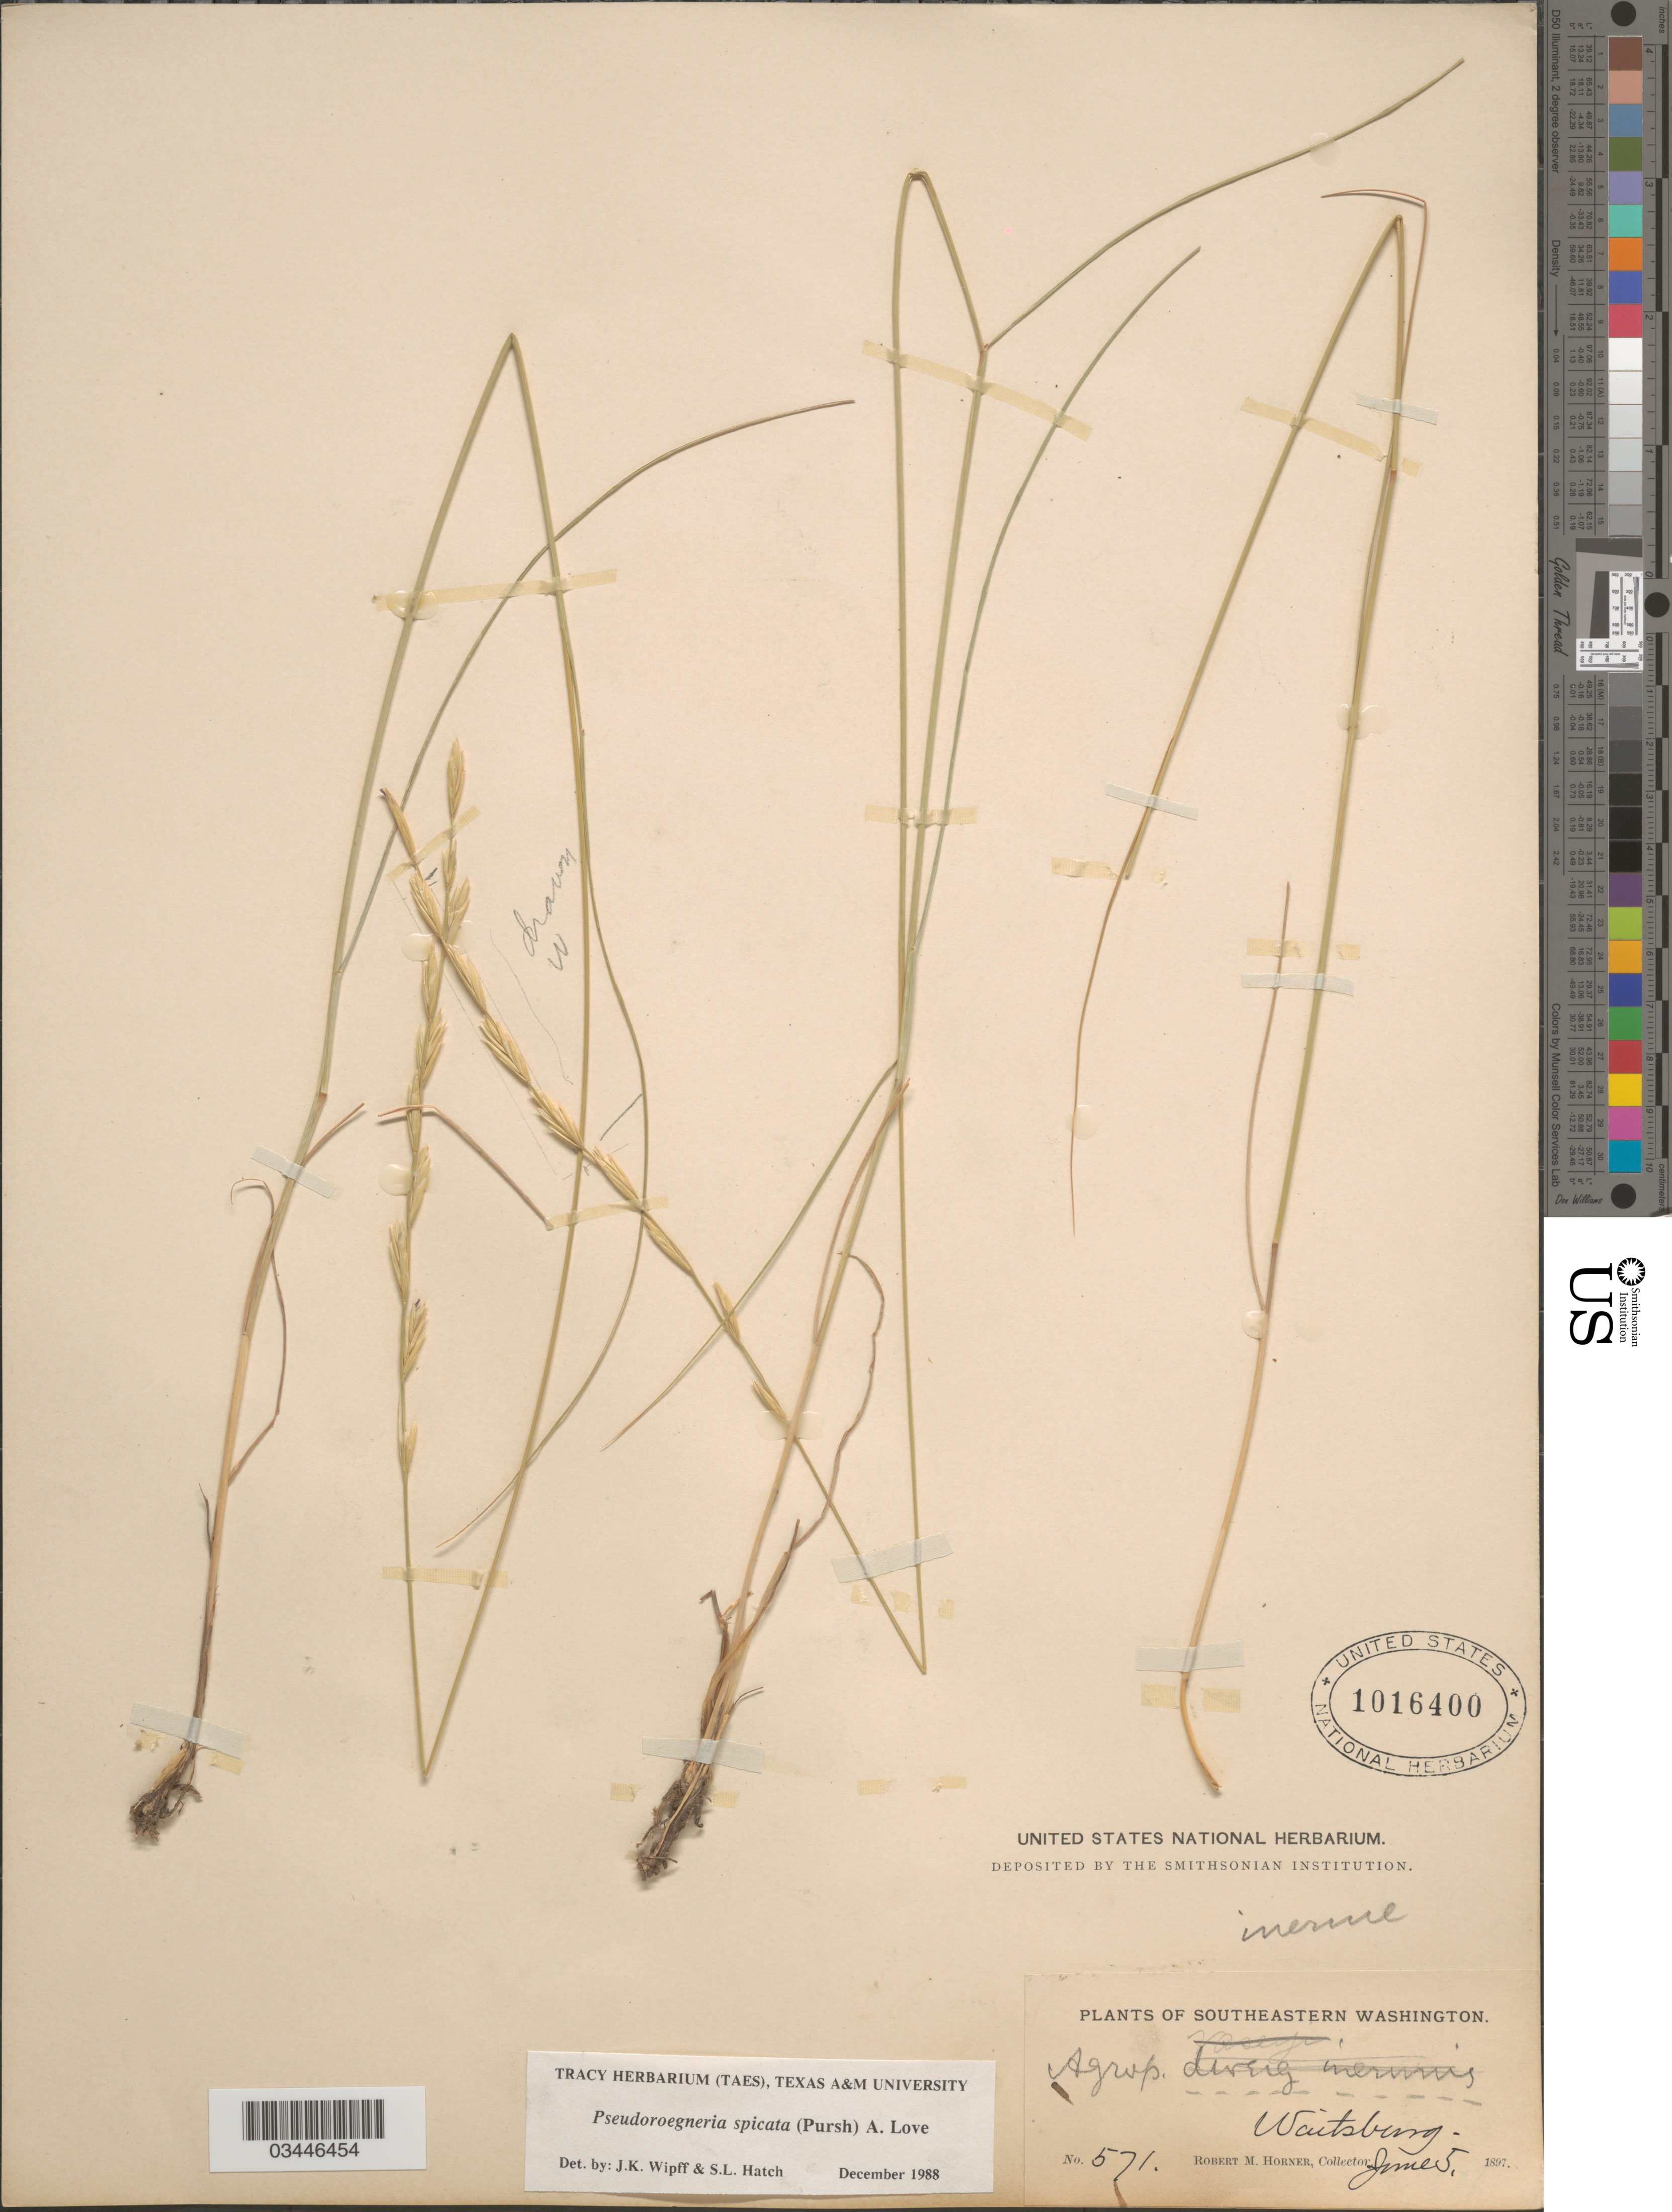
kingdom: Plantae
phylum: Tracheophyta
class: Liliopsida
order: Poales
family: Poaceae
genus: Pseudoroegneria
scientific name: Pseudoroegneria spicata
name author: (Pursh) Á. Löve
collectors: R. Horner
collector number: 571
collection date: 1897-06-05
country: United States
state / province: Washington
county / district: Walla Walla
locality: Southeastern Washington. Waitsburg.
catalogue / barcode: US 1016400